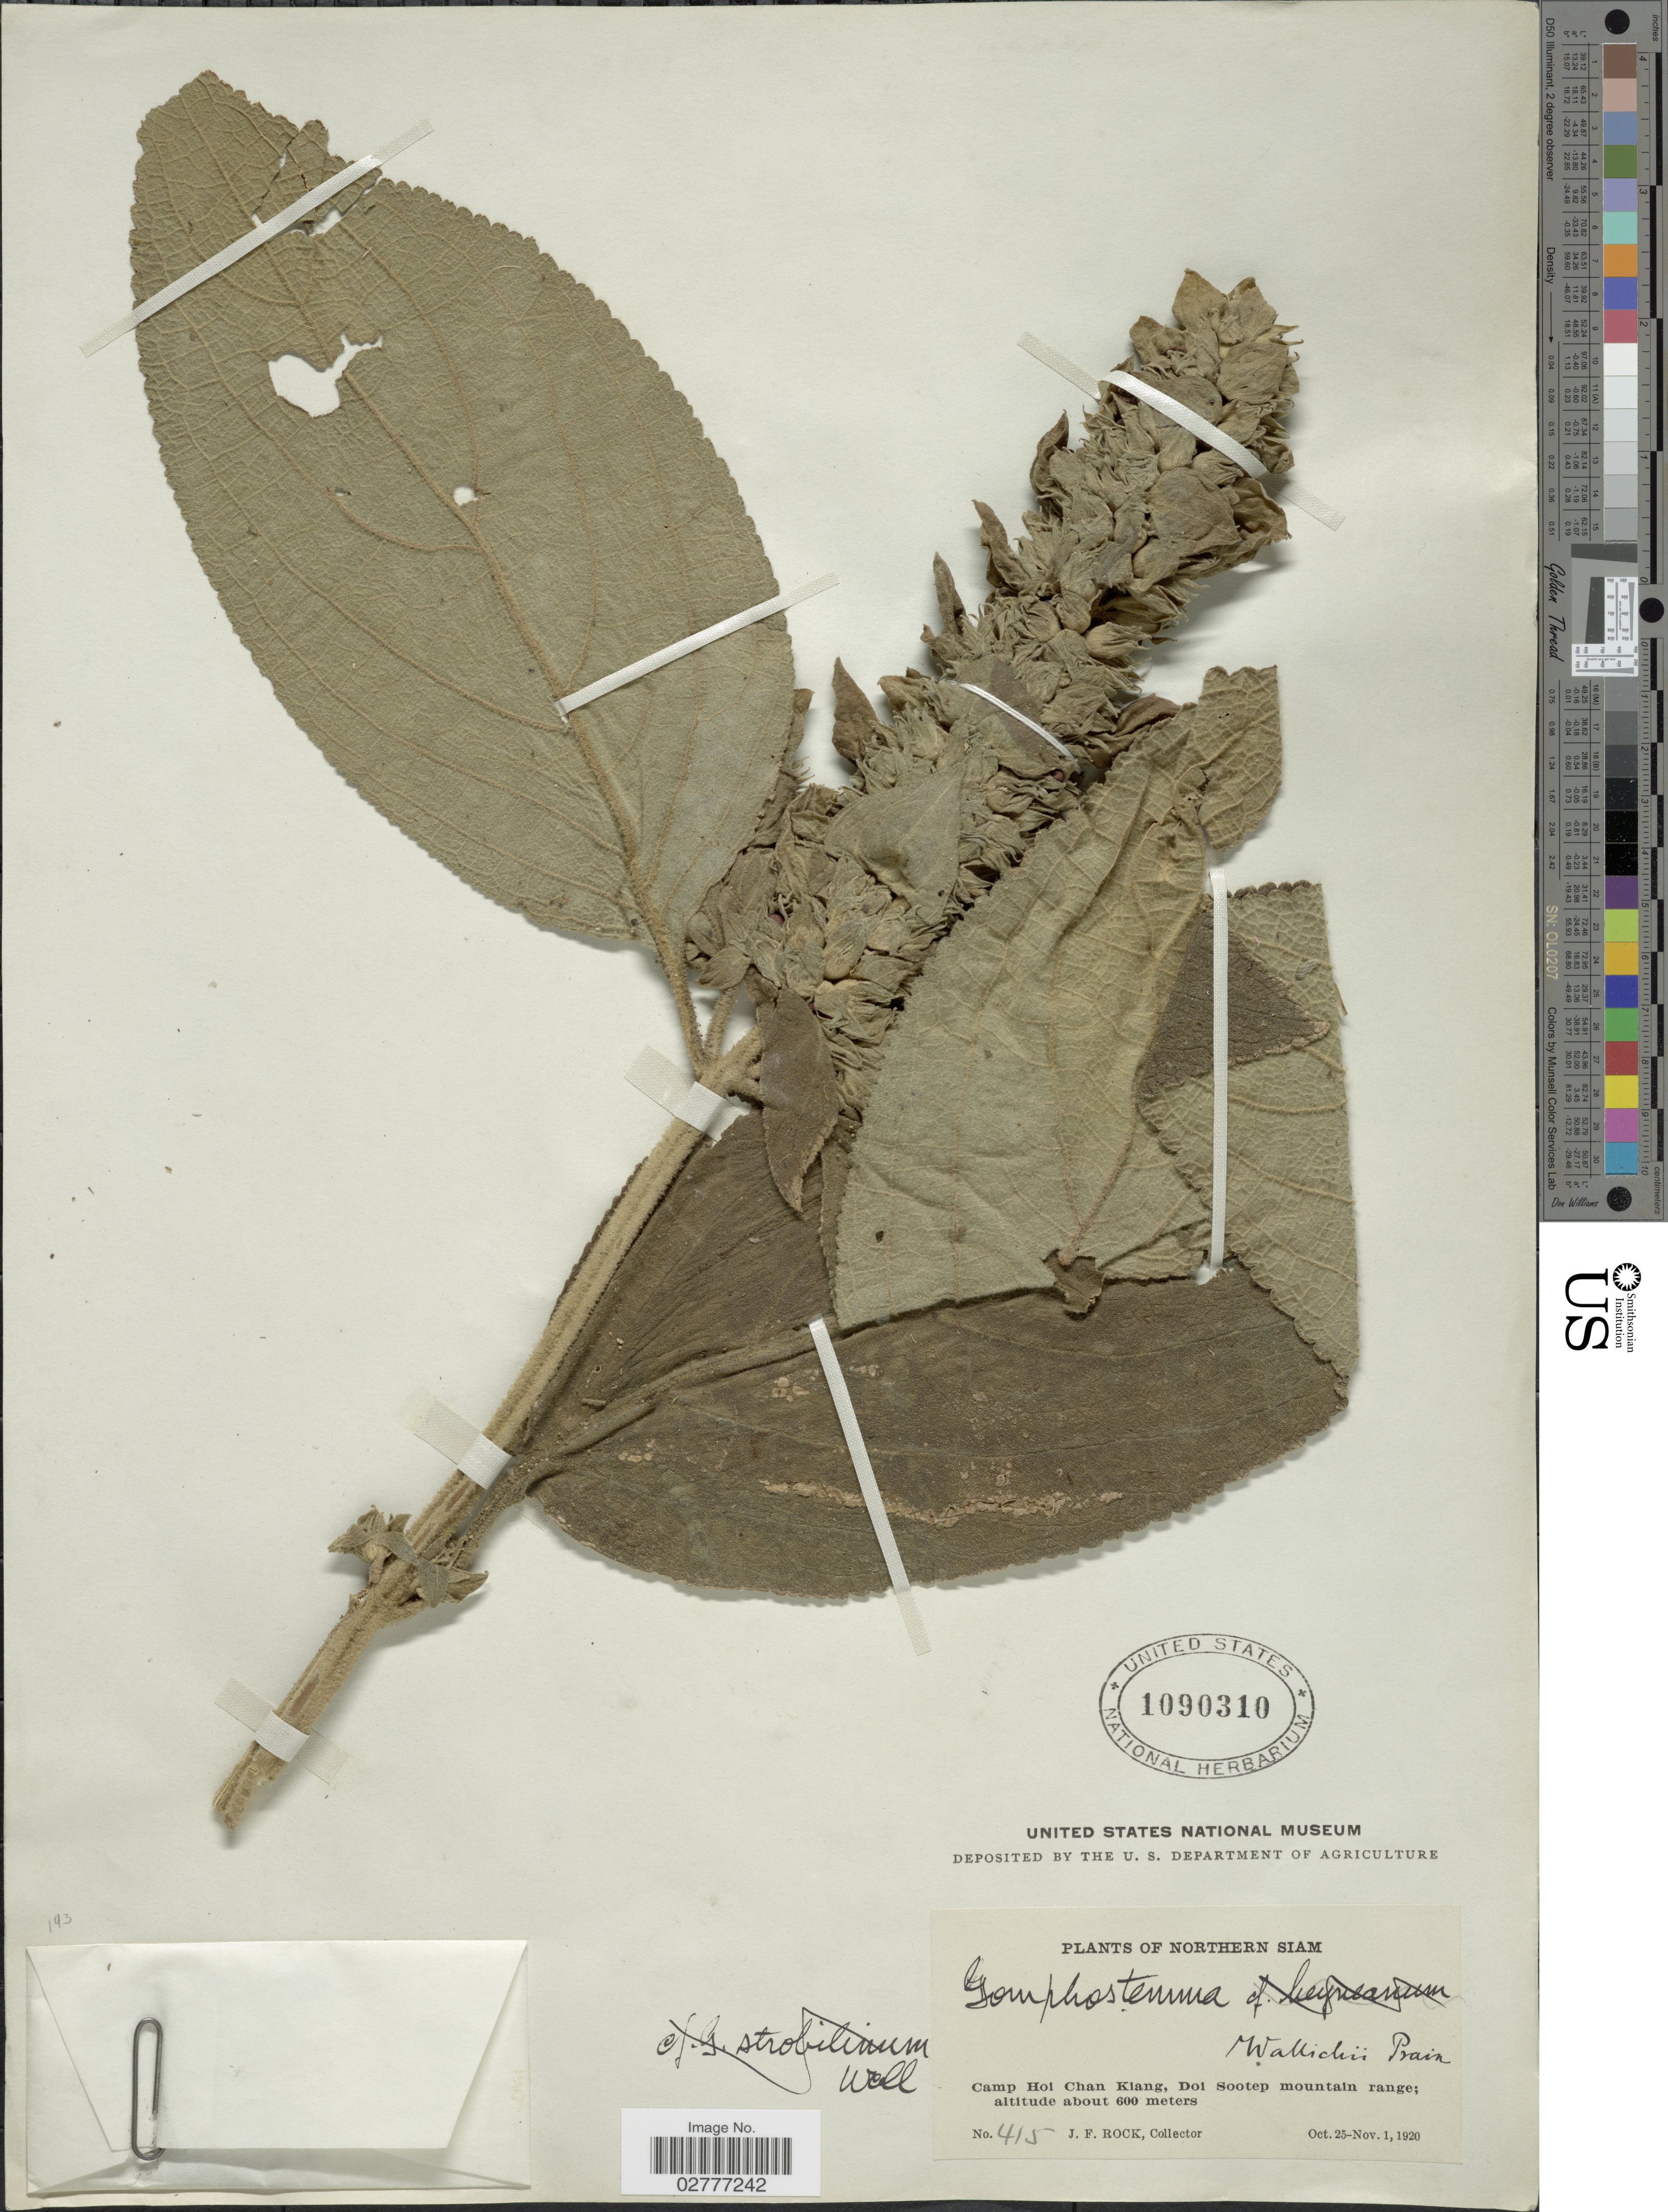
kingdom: Plantae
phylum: Tracheophyta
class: Magnoliopsida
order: Lamiales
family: Lamiaceae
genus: Gomphostemma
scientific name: Gomphostemma wallichii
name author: Prain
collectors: J. Rock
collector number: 415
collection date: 1920-10-25/1920-11-01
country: Thailand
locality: Northern Siam. Camp Hoi Chan Kiang, Doi Sootep mountain range.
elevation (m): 600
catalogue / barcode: US 1090310